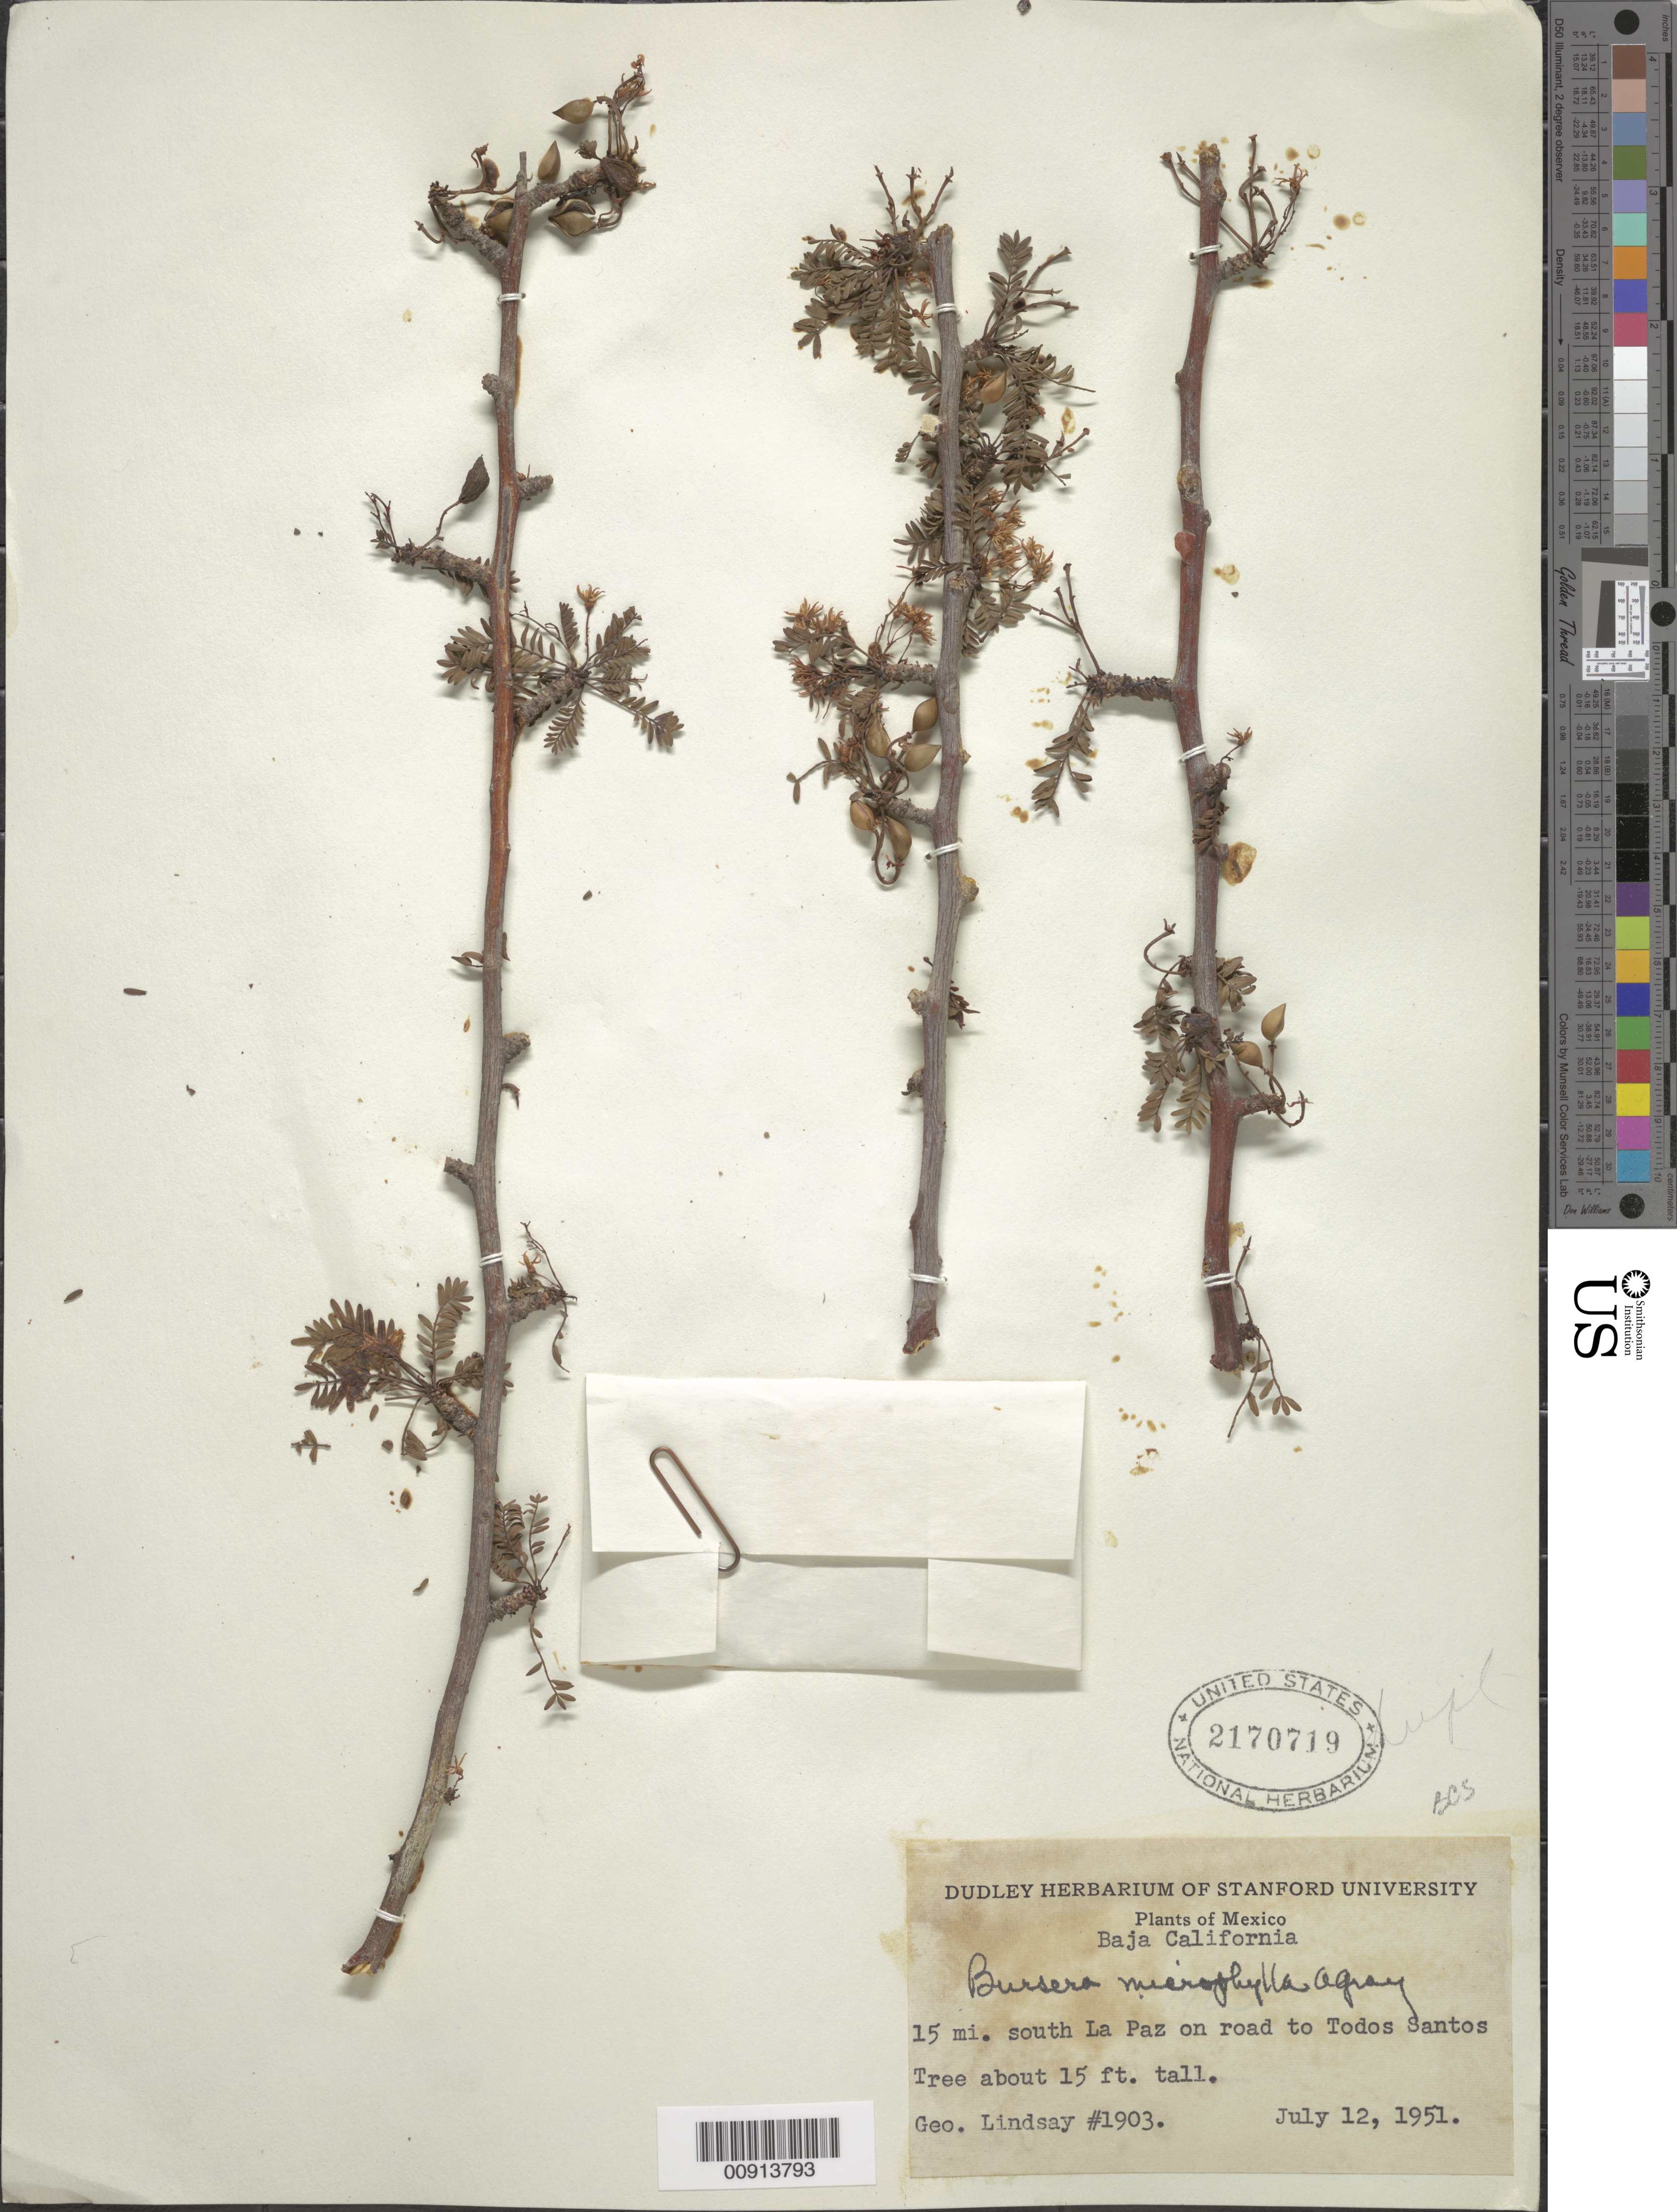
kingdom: Plantae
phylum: Tracheophyta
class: Magnoliopsida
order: Sapindales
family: Burseraceae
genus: Bursera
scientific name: Bursera microphylla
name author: A. Gray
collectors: G. Lindsay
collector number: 1903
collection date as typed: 12 Jul 1951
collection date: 1951-07-12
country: Mexico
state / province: Baja California Sur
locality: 15 mi. south La Paz on road to Todos Santos. Baja California Sur.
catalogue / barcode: US 2170719